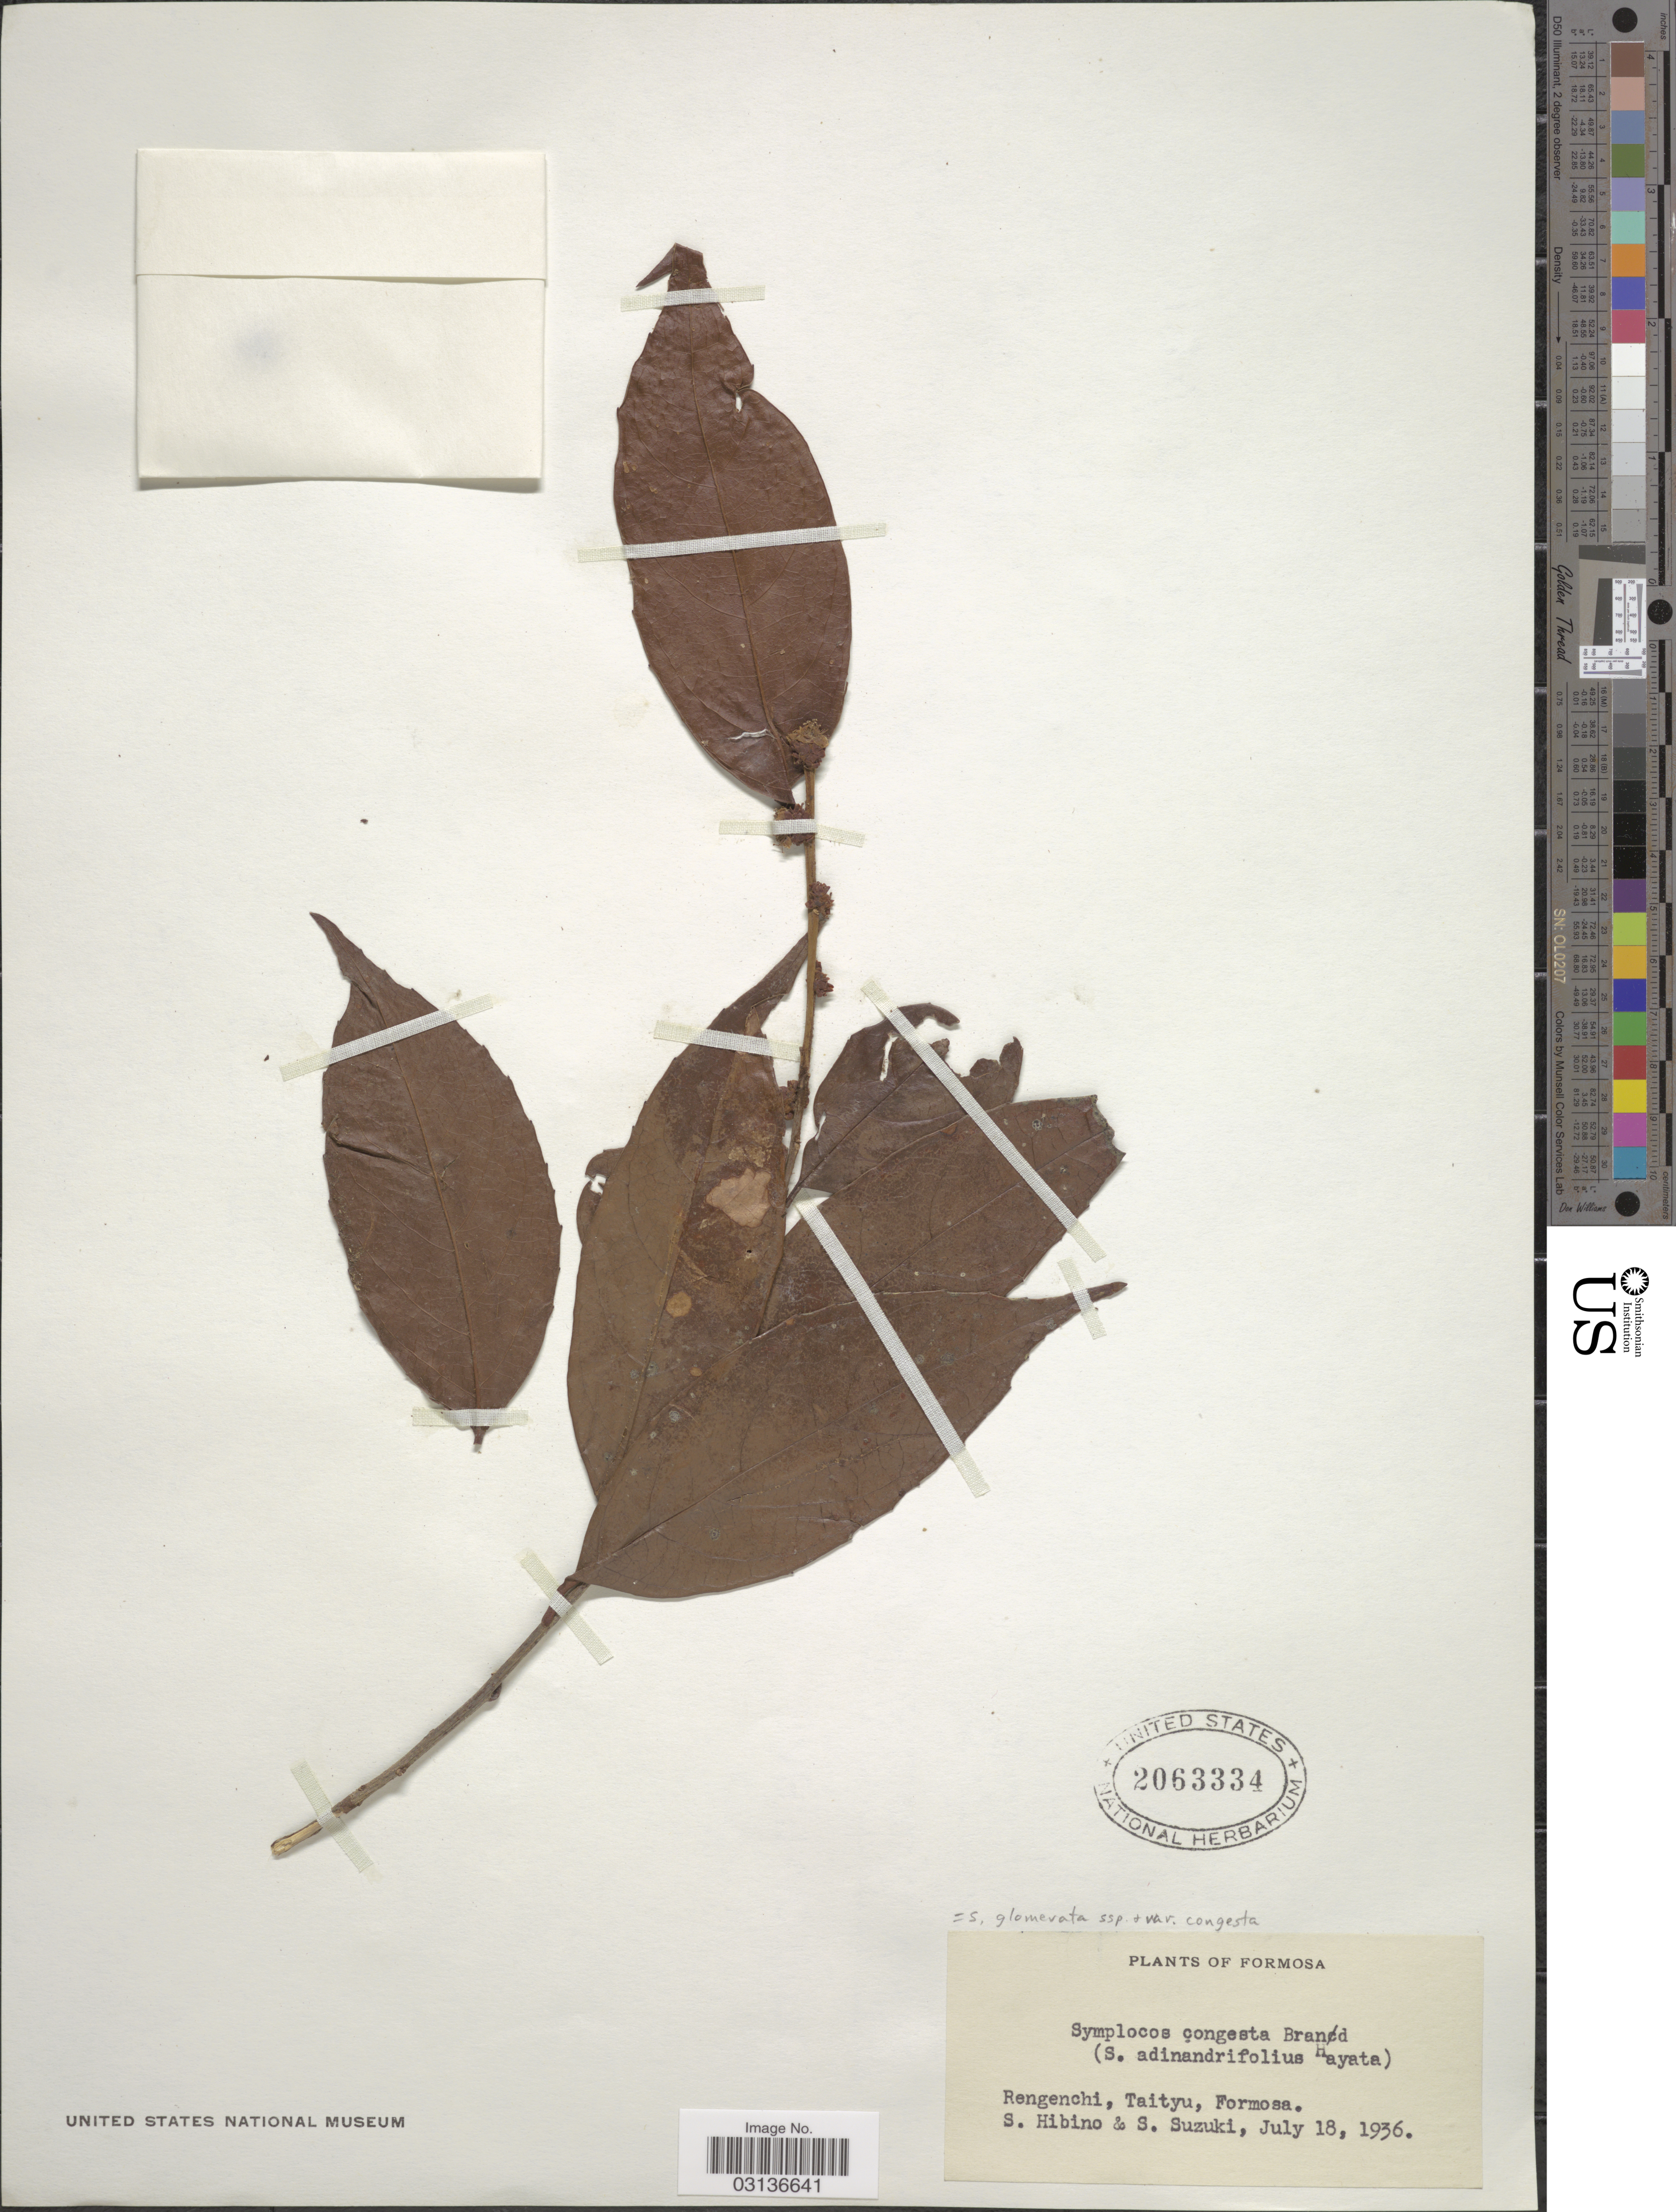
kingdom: Plantae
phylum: Tracheophyta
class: Magnoliopsida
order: Ericales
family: Symplocaceae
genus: Symplocos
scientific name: Symplocos glomerata subsp. congesta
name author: (Benth.) Noot.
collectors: S. Hibino & S. Suzuki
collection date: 1936-07-18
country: Taiwan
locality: Rengenchi, Taityu, Formosa.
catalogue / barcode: US 2063334